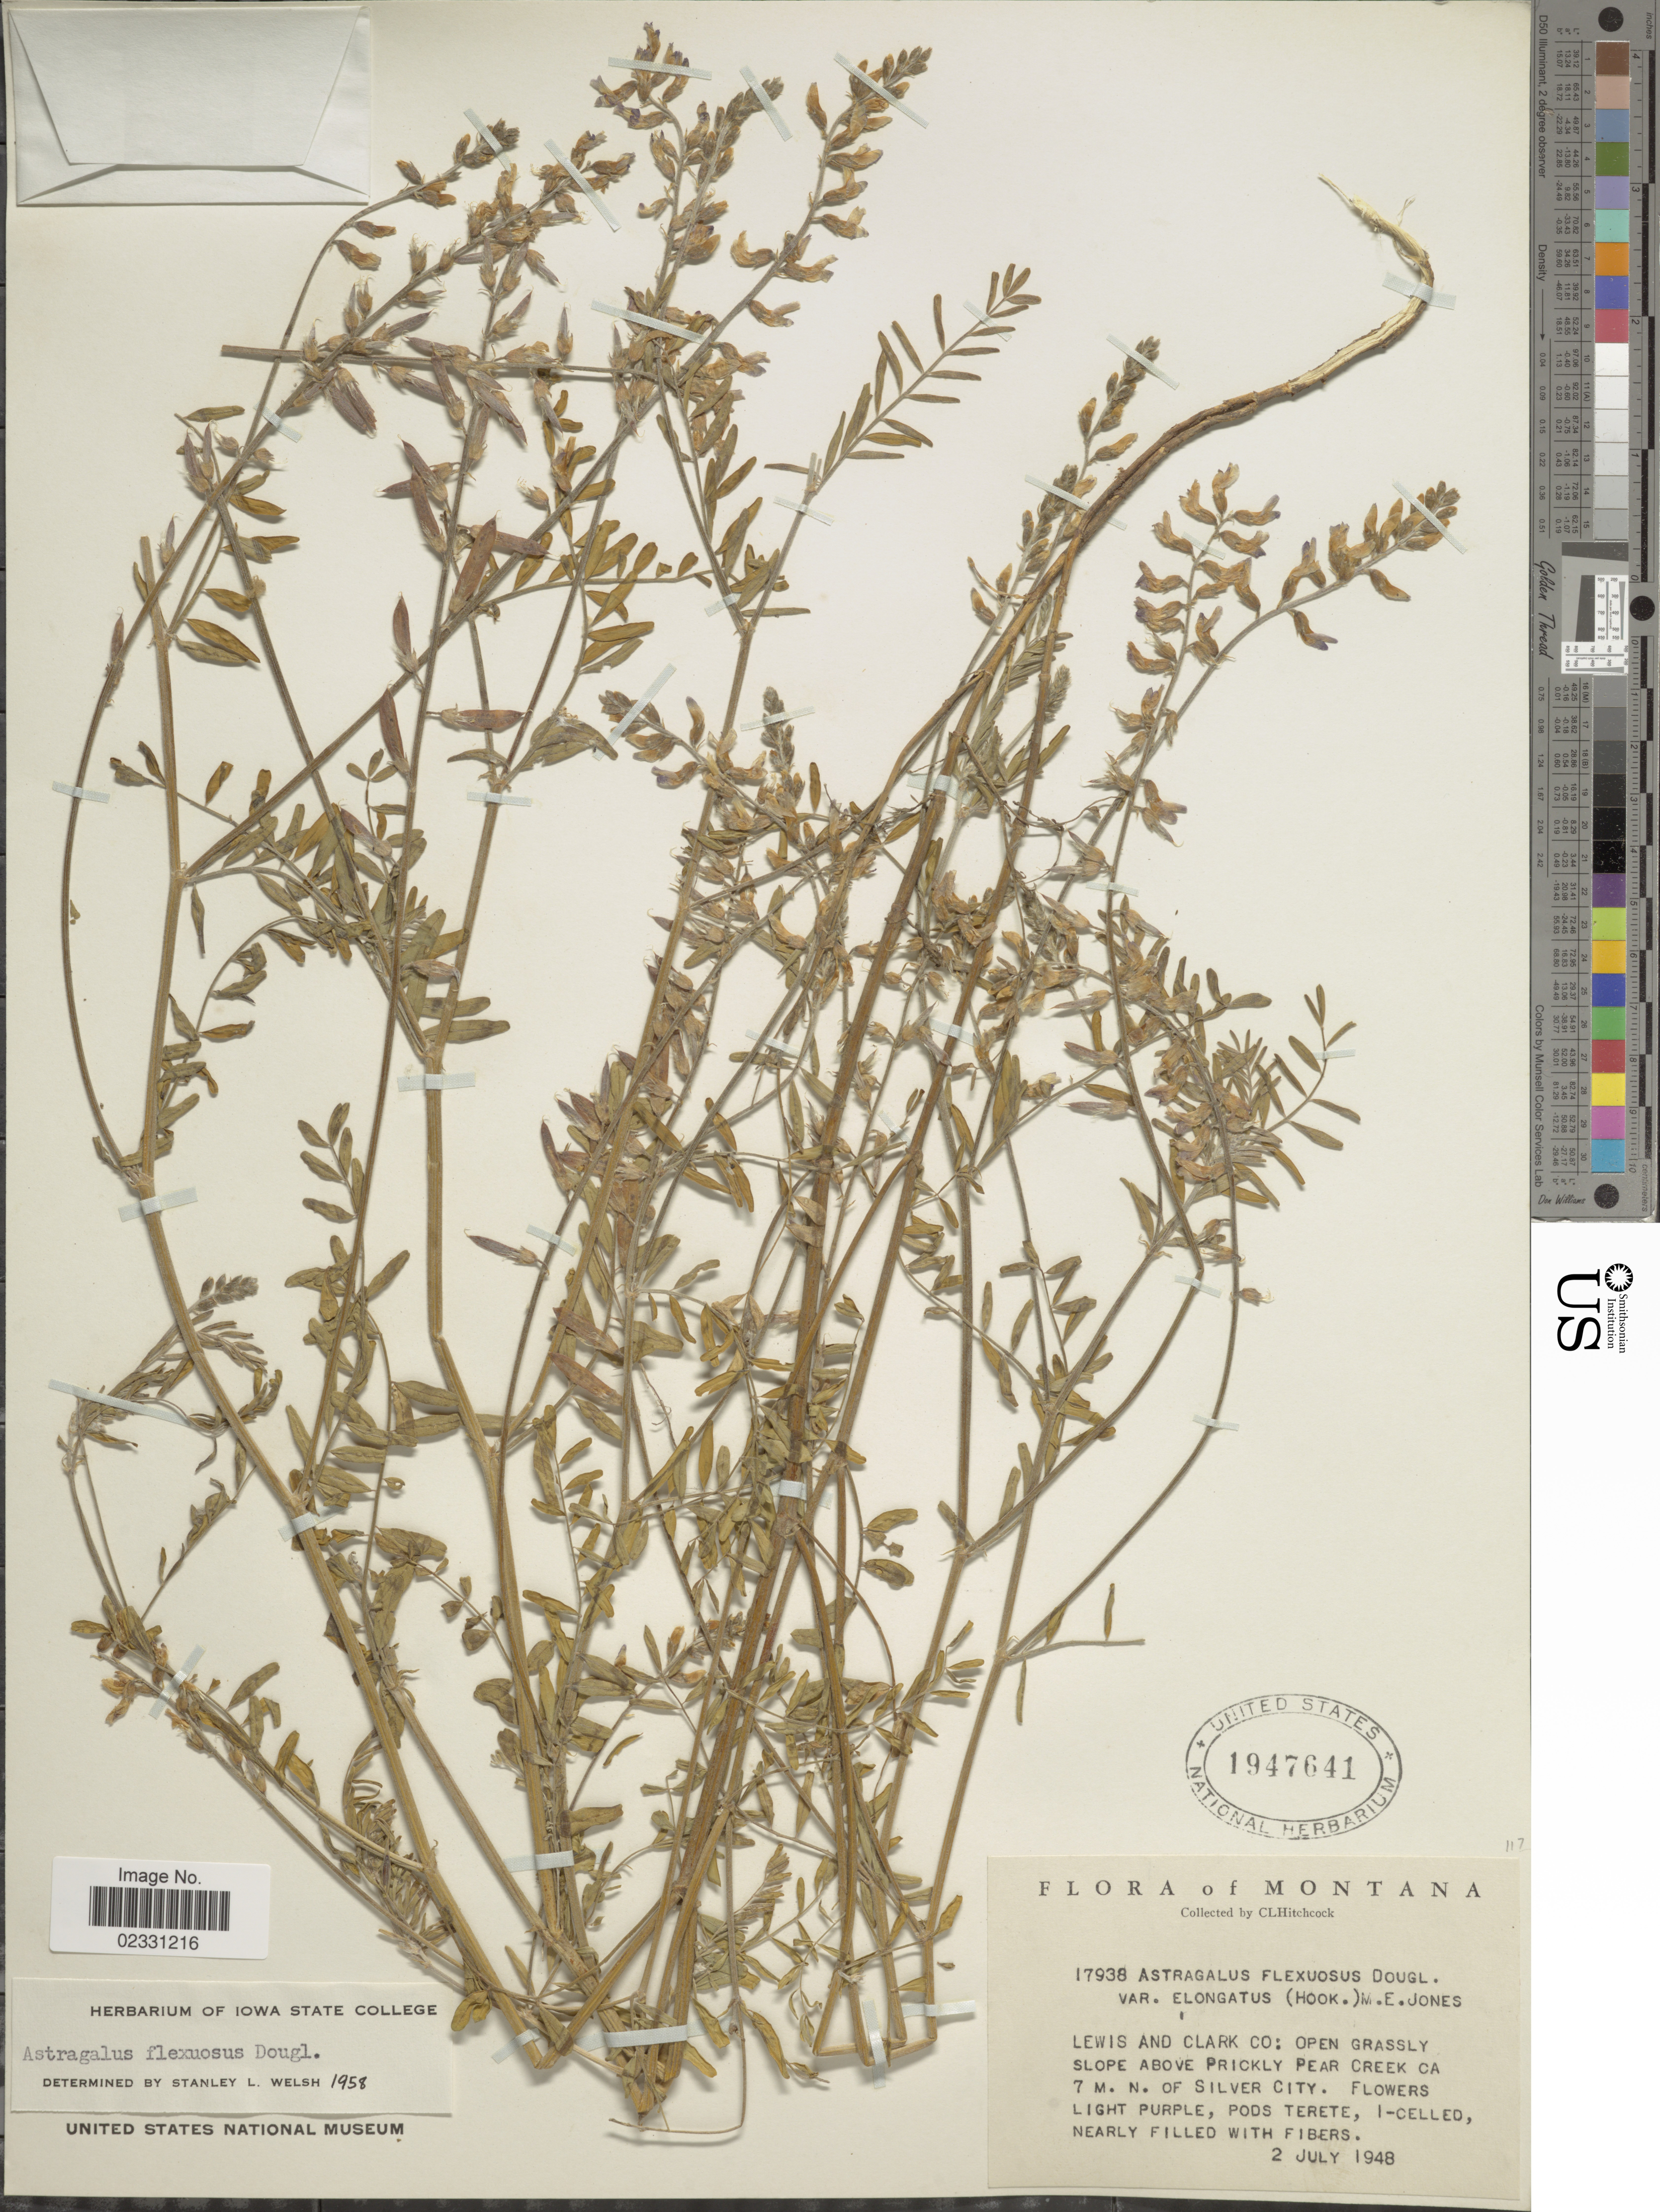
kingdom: Plantae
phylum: Tracheophyta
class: Magnoliopsida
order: Fabales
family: Fabaceae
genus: Astragalus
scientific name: Astragalus flexuosus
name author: (Hook.) Douglas ex G. Don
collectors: C. L. Hitchcock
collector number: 17938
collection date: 1948-07-02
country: United States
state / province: Montana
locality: Lewis and Clark Co: above Prickly Pear Creek ca 7 m. N. of Silver City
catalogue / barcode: US 1947641